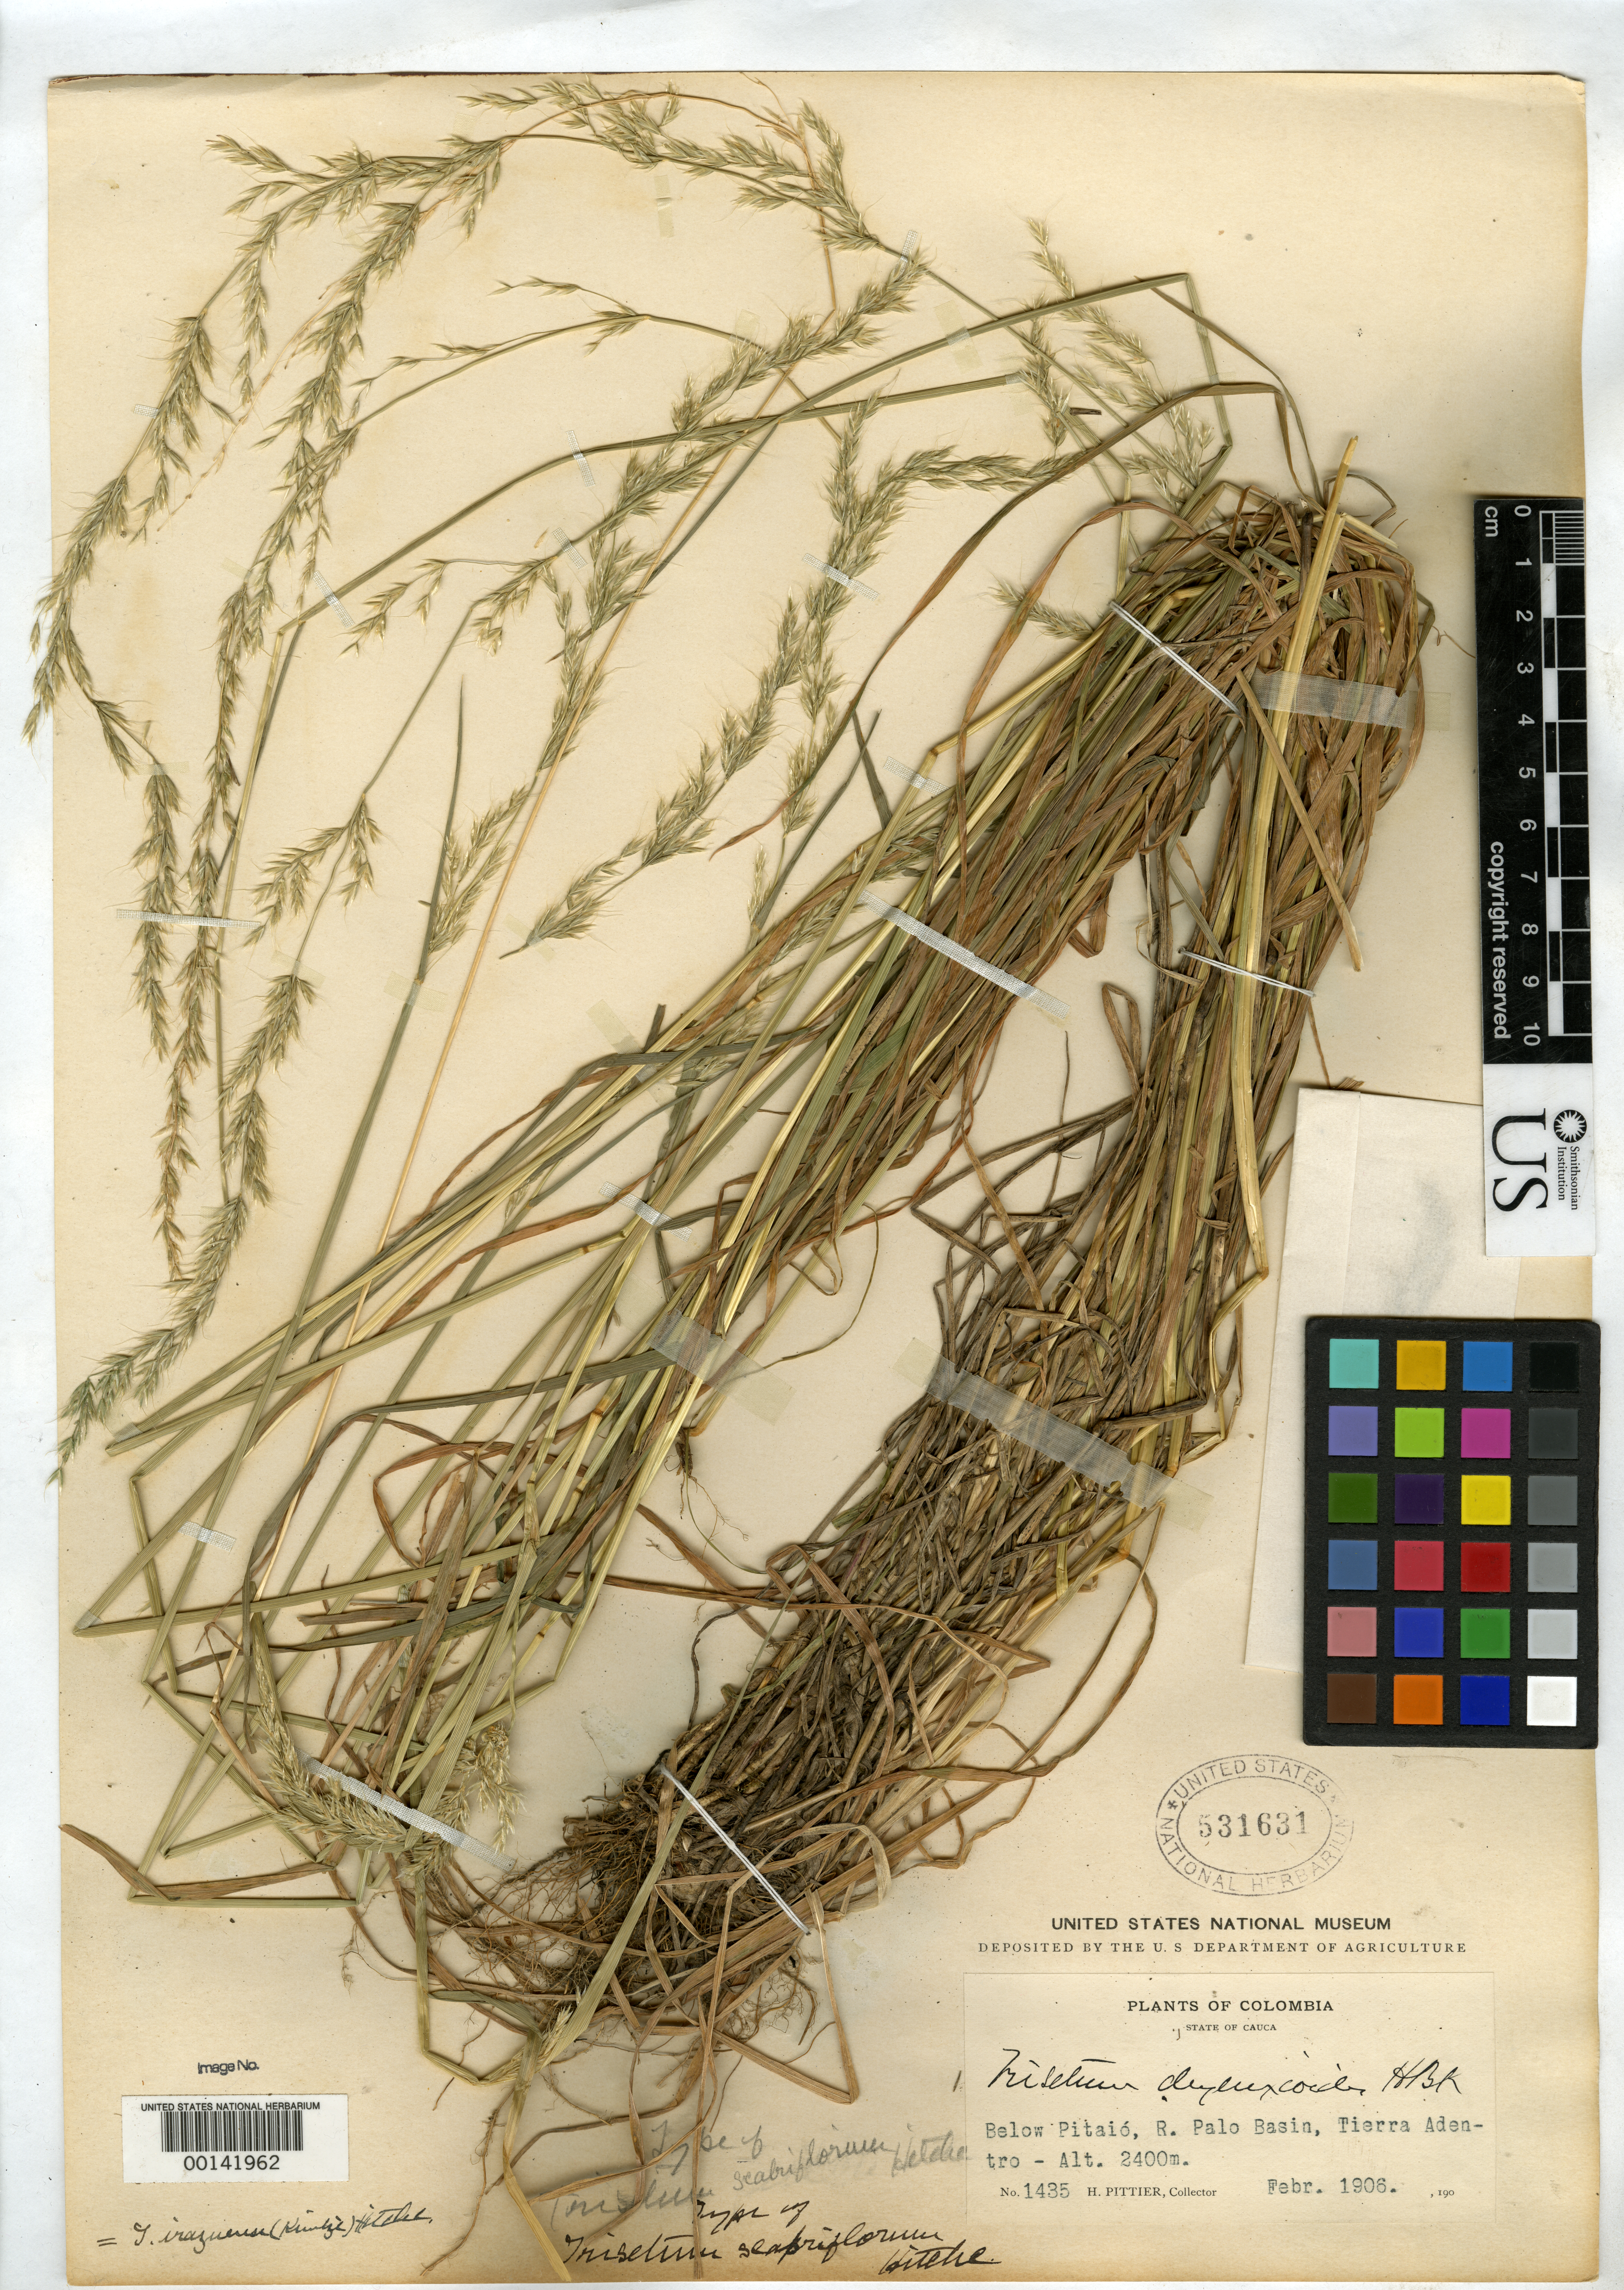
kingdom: Plantae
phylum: Tracheophyta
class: Liliopsida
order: Poales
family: Poaceae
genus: Trisetum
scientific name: Trisetum scabriflorum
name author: Hitchc.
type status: Holotype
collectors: H. F. Pittier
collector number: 1435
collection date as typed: Feb 1906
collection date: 1906-02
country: Colombia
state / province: Cauca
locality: Rio Palo Basin, Tierra Adentro.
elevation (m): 2400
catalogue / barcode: US 531631